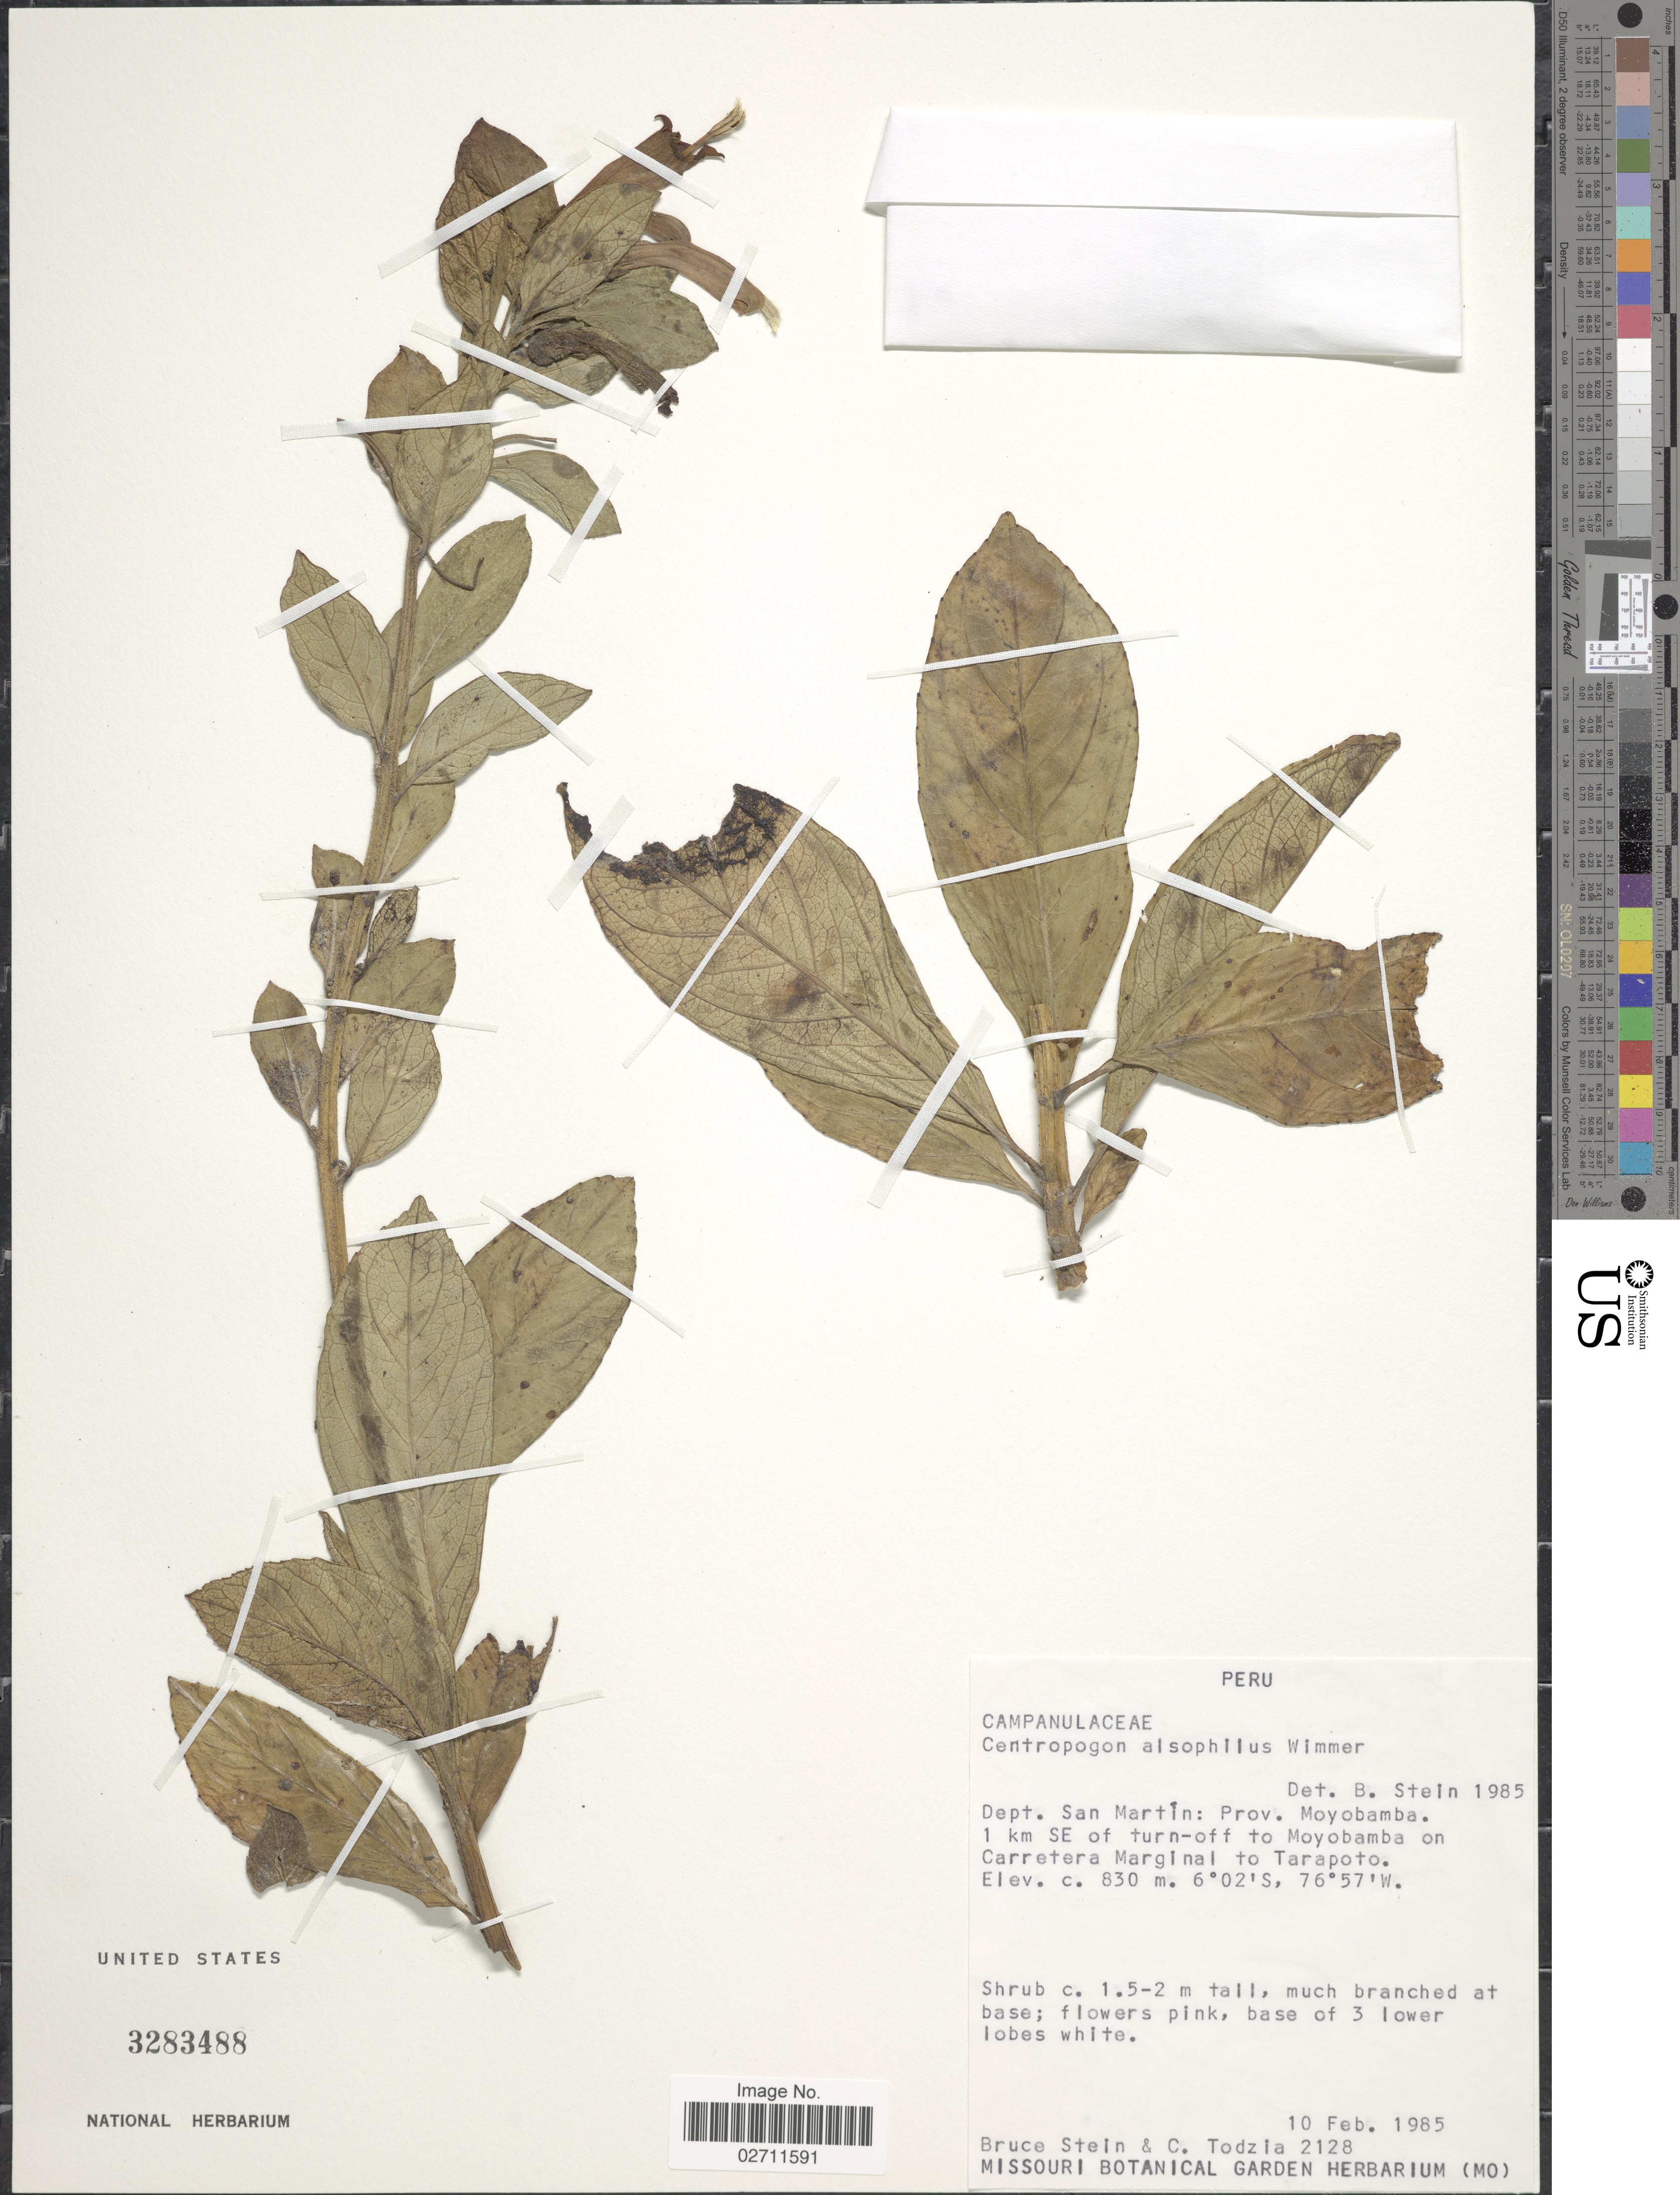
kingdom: Plantae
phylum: Tracheophyta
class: Magnoliopsida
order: Asterales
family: Campanulaceae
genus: Centropogon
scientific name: Centropogon alsophilus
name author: E. Wimm. in J.F. Macbr.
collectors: B. A. Stein & C. A. Todzia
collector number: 2128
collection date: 1985-02-10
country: Peru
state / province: San Martín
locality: Prov. Moyobamba 1 km SE of turn-off to Moyobamba on Carretera Marginal to Tarapoto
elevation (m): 830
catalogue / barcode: US 3283488